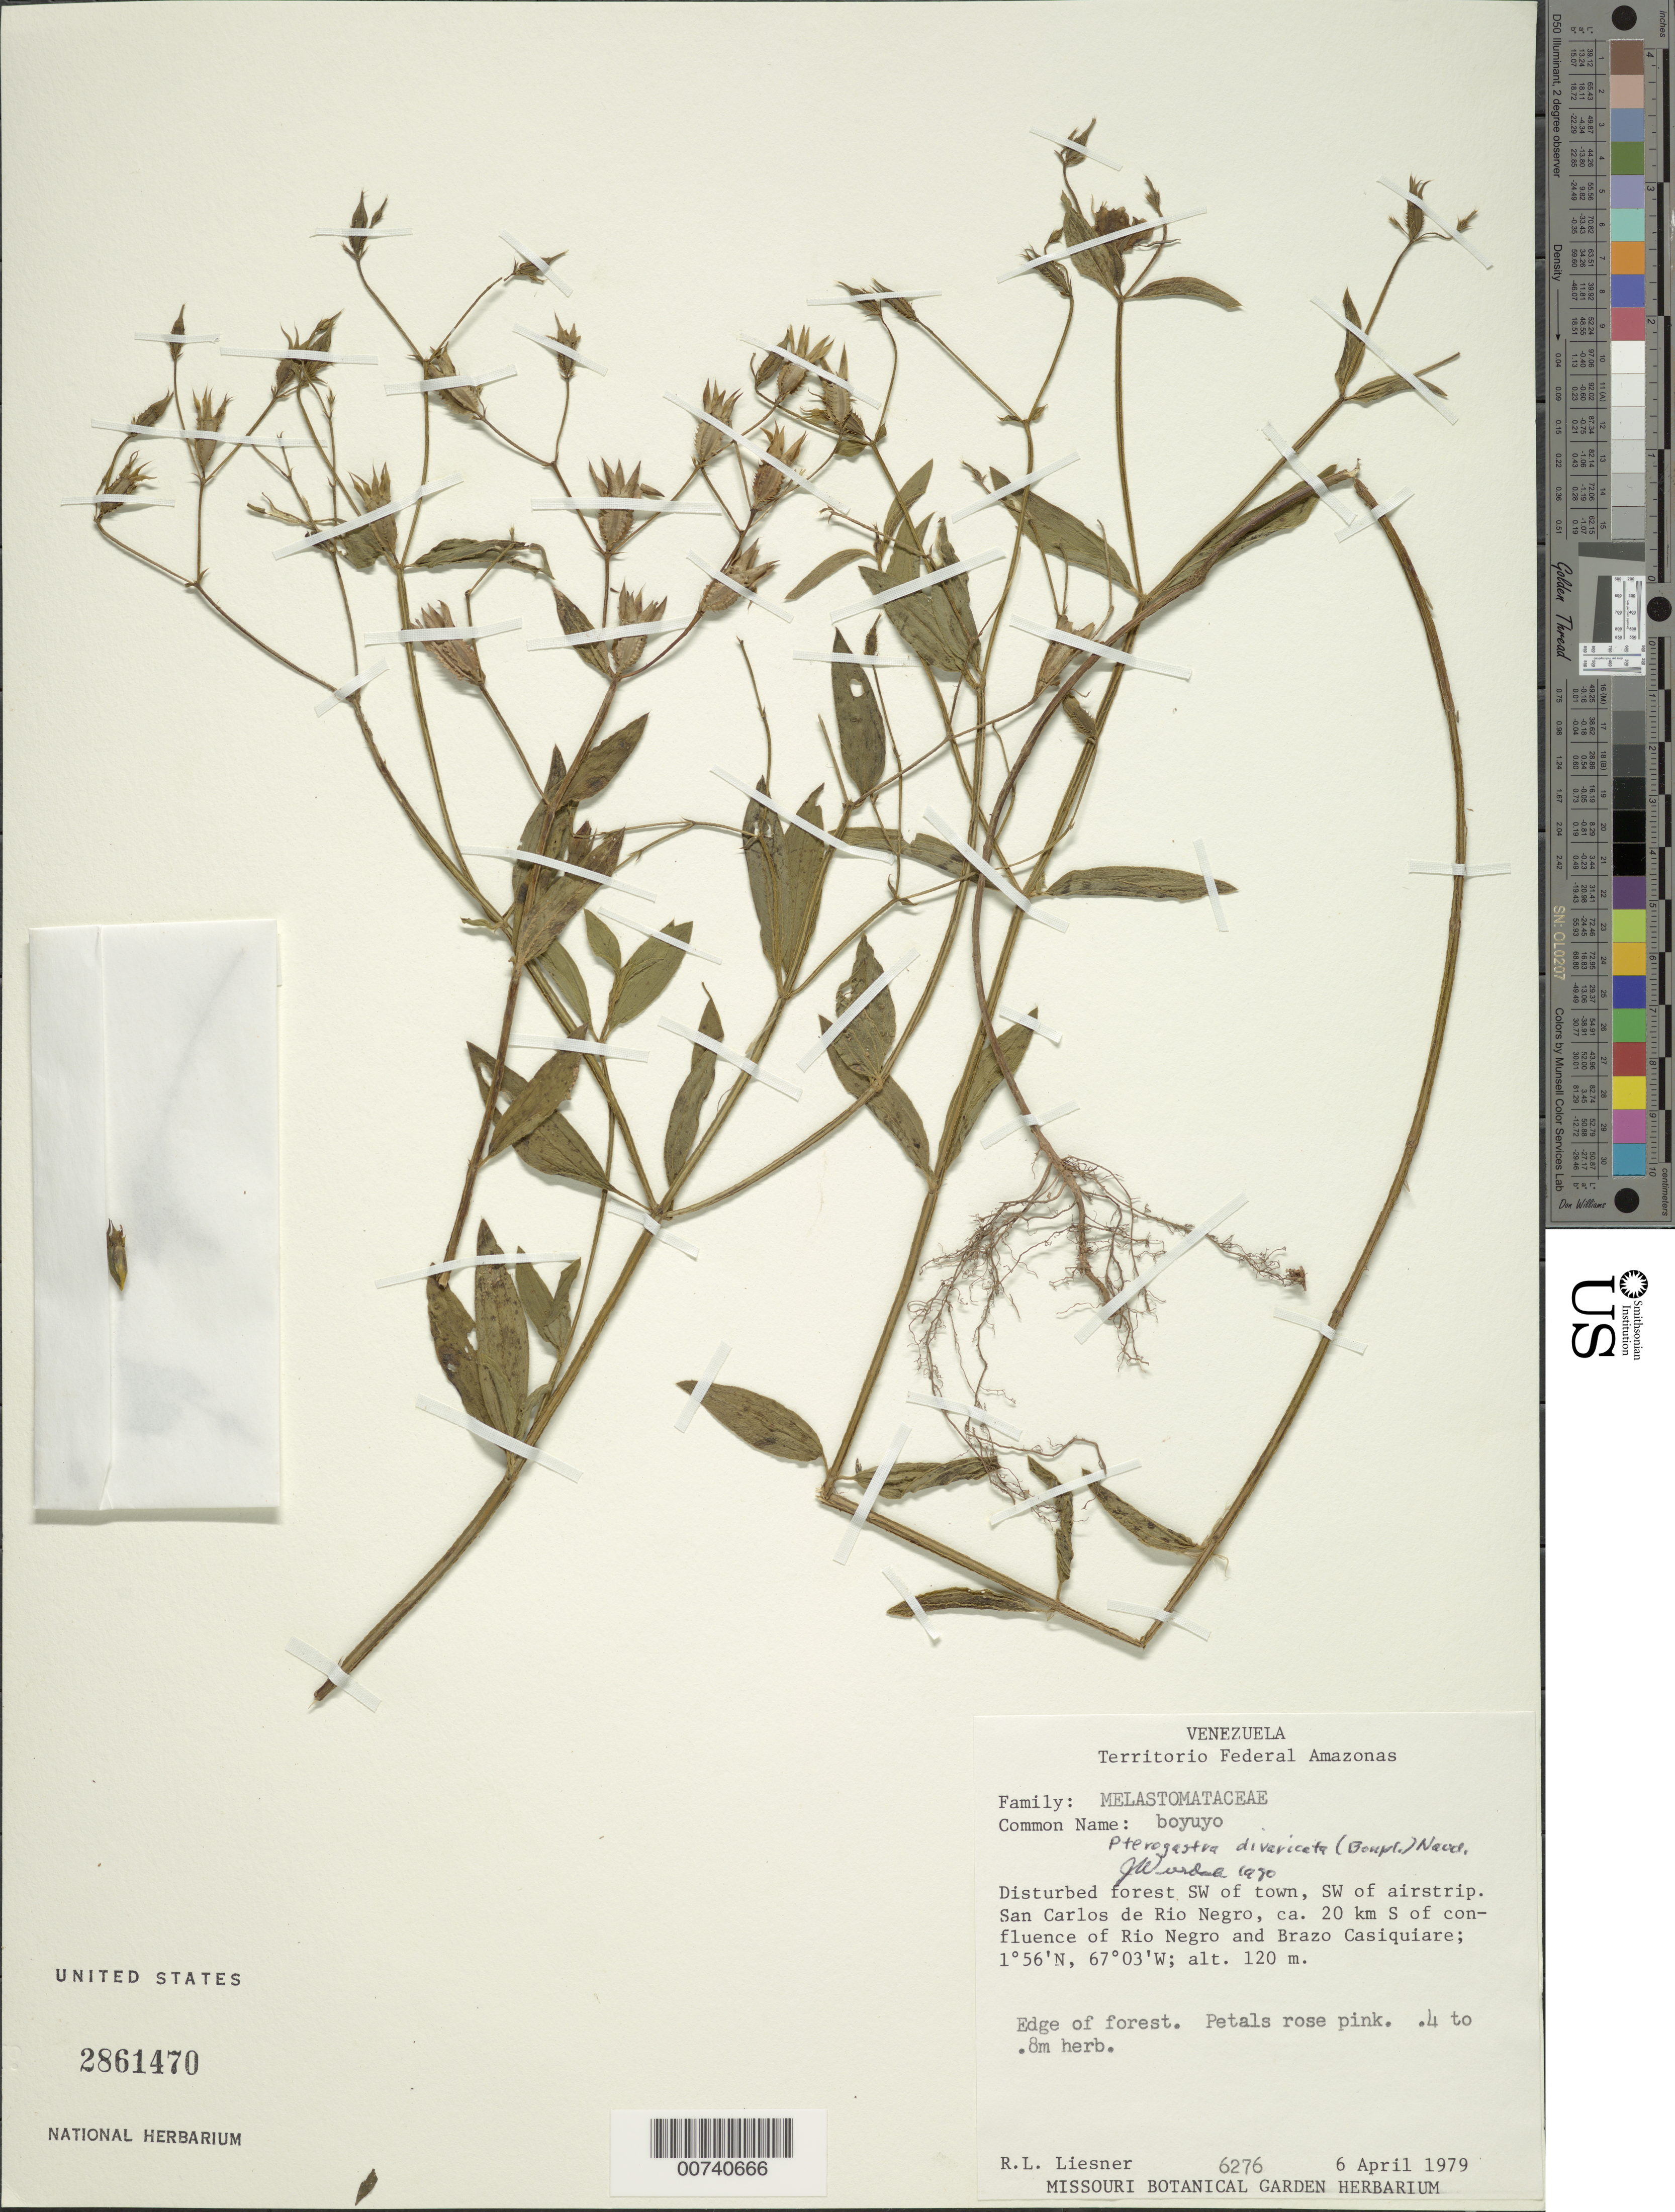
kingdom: Plantae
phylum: Tracheophyta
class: Magnoliopsida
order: Myrtales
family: Melastomataceae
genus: Pterogastra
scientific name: Pterogastra divaricata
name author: (Bonpl.) Naudin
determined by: Wurdack, John J., (US), US (UNITED STATES)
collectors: R. L. Liesner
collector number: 6276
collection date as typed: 6-Apr-79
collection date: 1979-04-06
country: Venezuela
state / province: Amazonas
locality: San Carlos de Río Negro, confluence with Brazo Casiquiare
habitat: Edge of forest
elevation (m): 120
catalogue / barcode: US 2861470